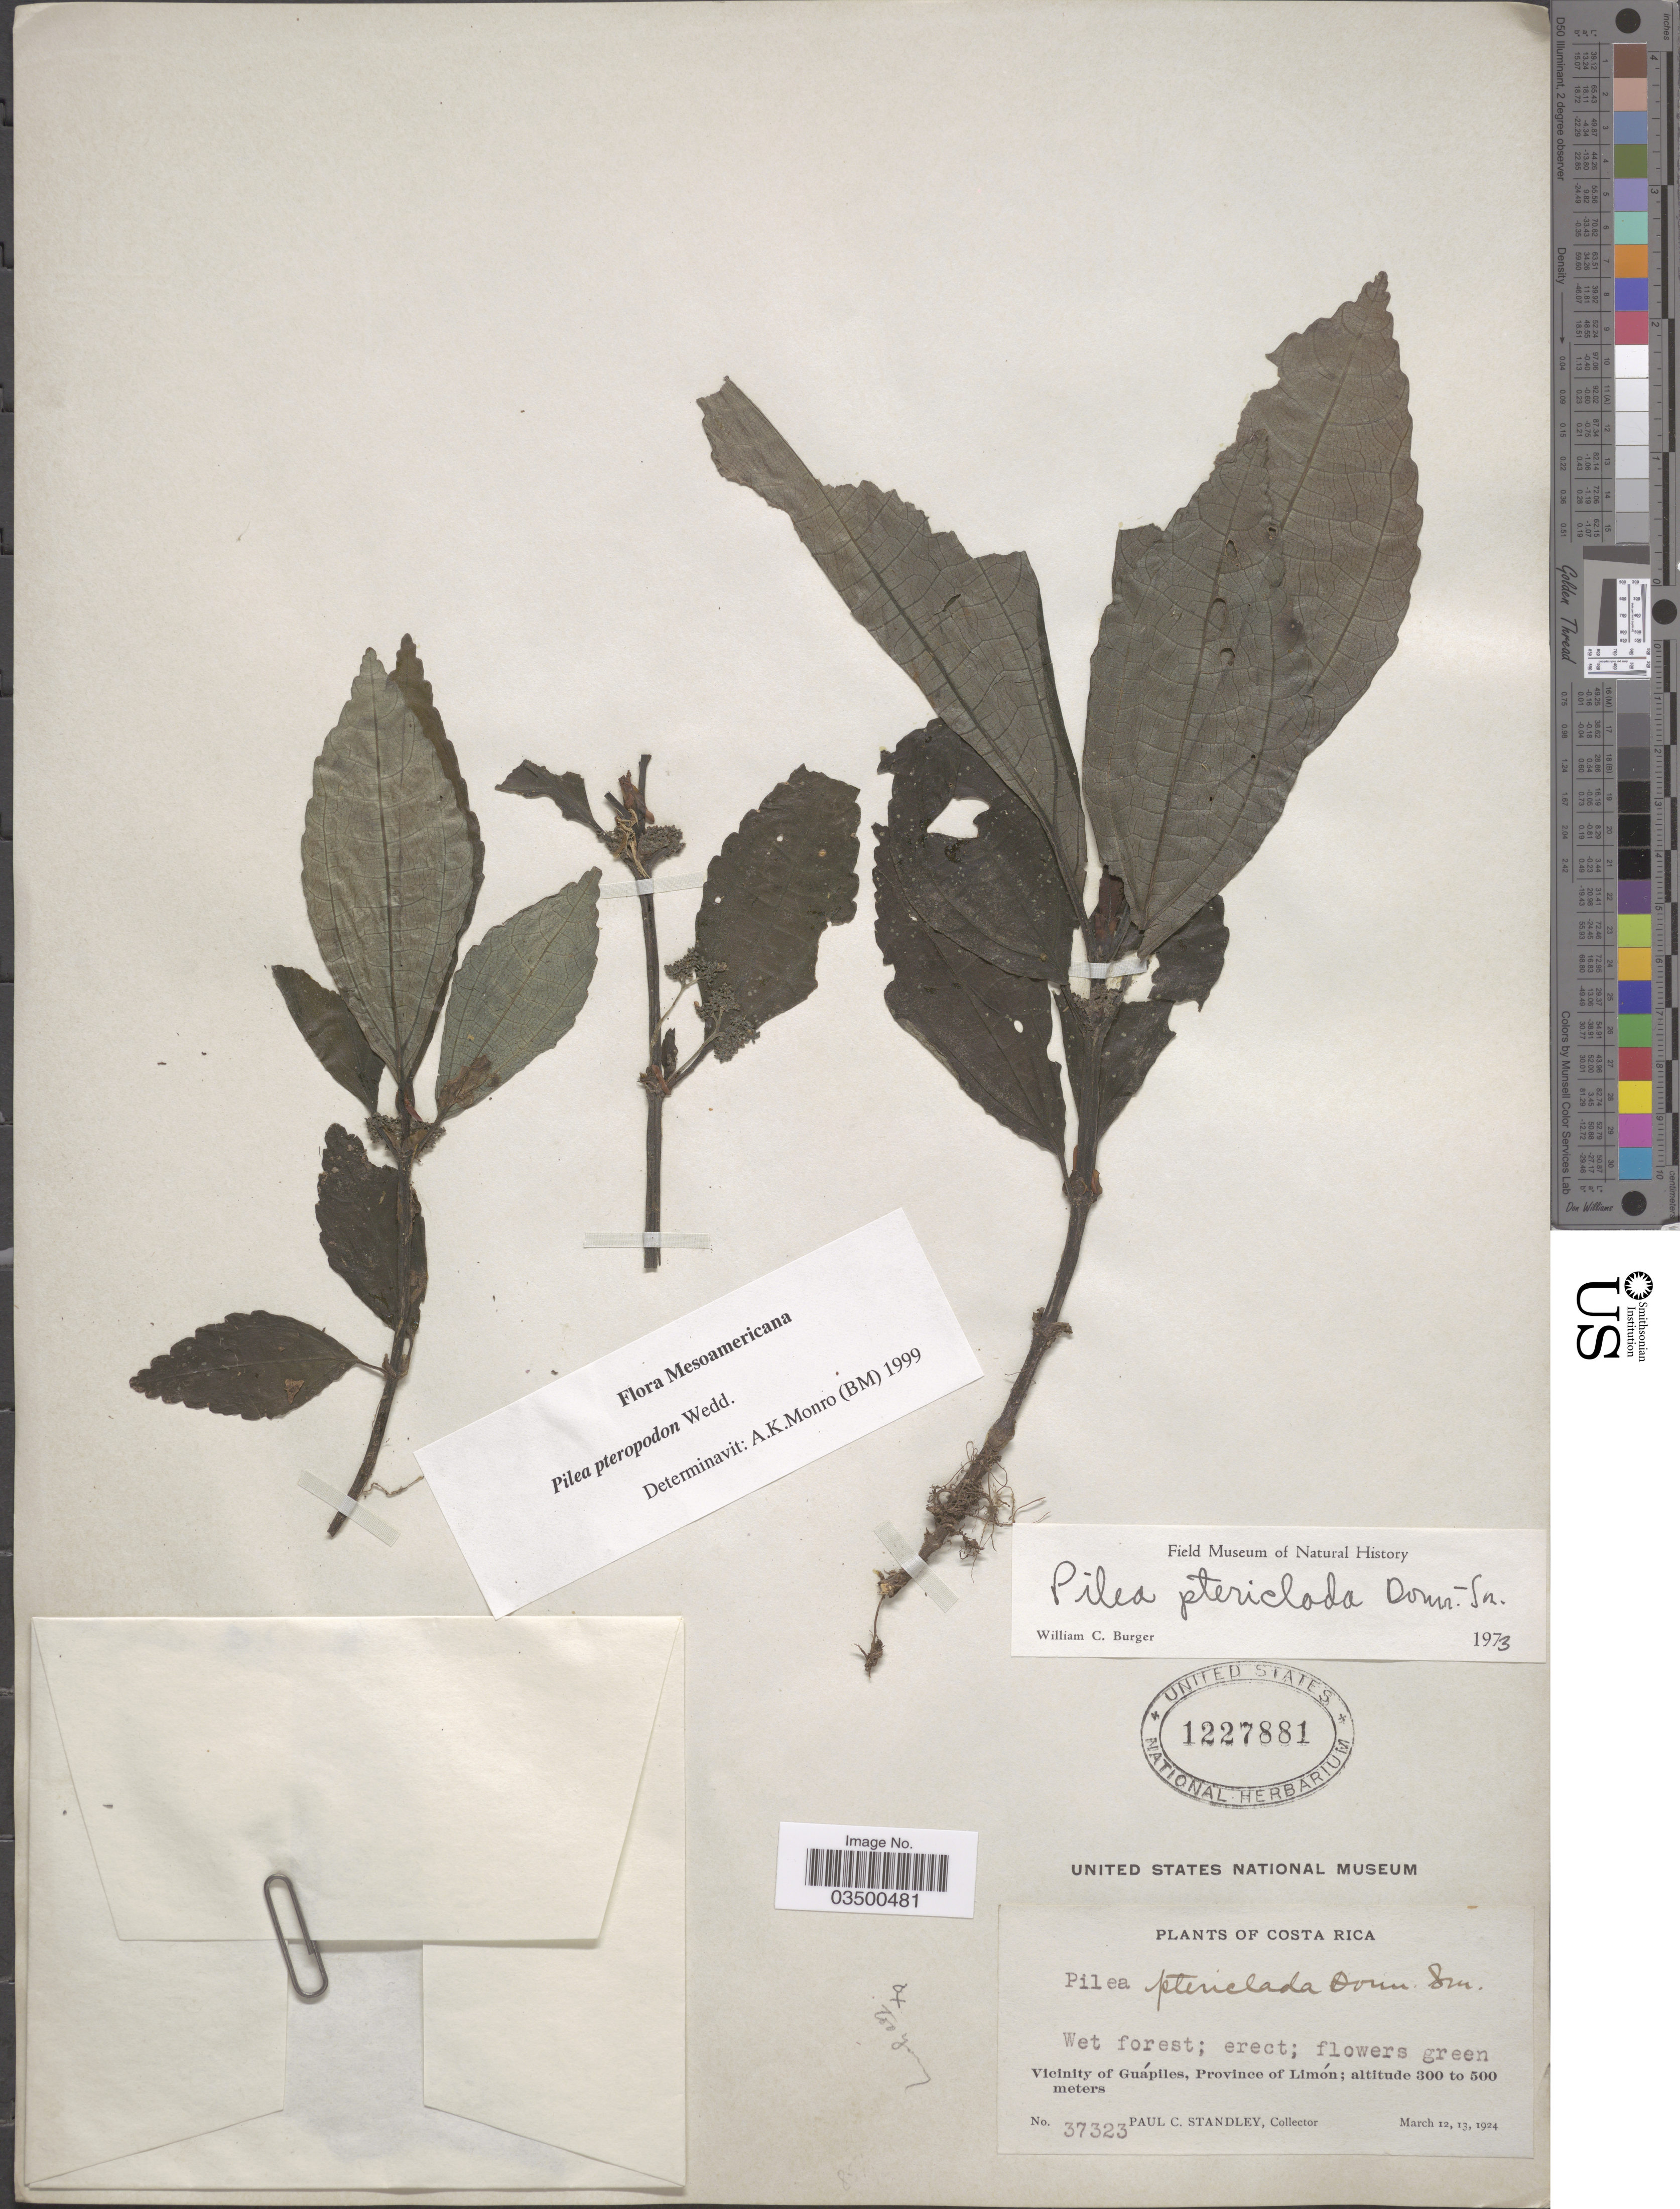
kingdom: Plantae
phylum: Tracheophyta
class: Magnoliopsida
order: Rosales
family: Urticaceae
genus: Pilea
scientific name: Pilea pteropodon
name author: Wedd.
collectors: P. C. Standley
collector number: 37323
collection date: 1924-03-12/1924-03-13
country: Costa Rica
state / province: Limón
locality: Vicinity of Guápiles, Province of Limón.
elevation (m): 300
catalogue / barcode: US 1227881